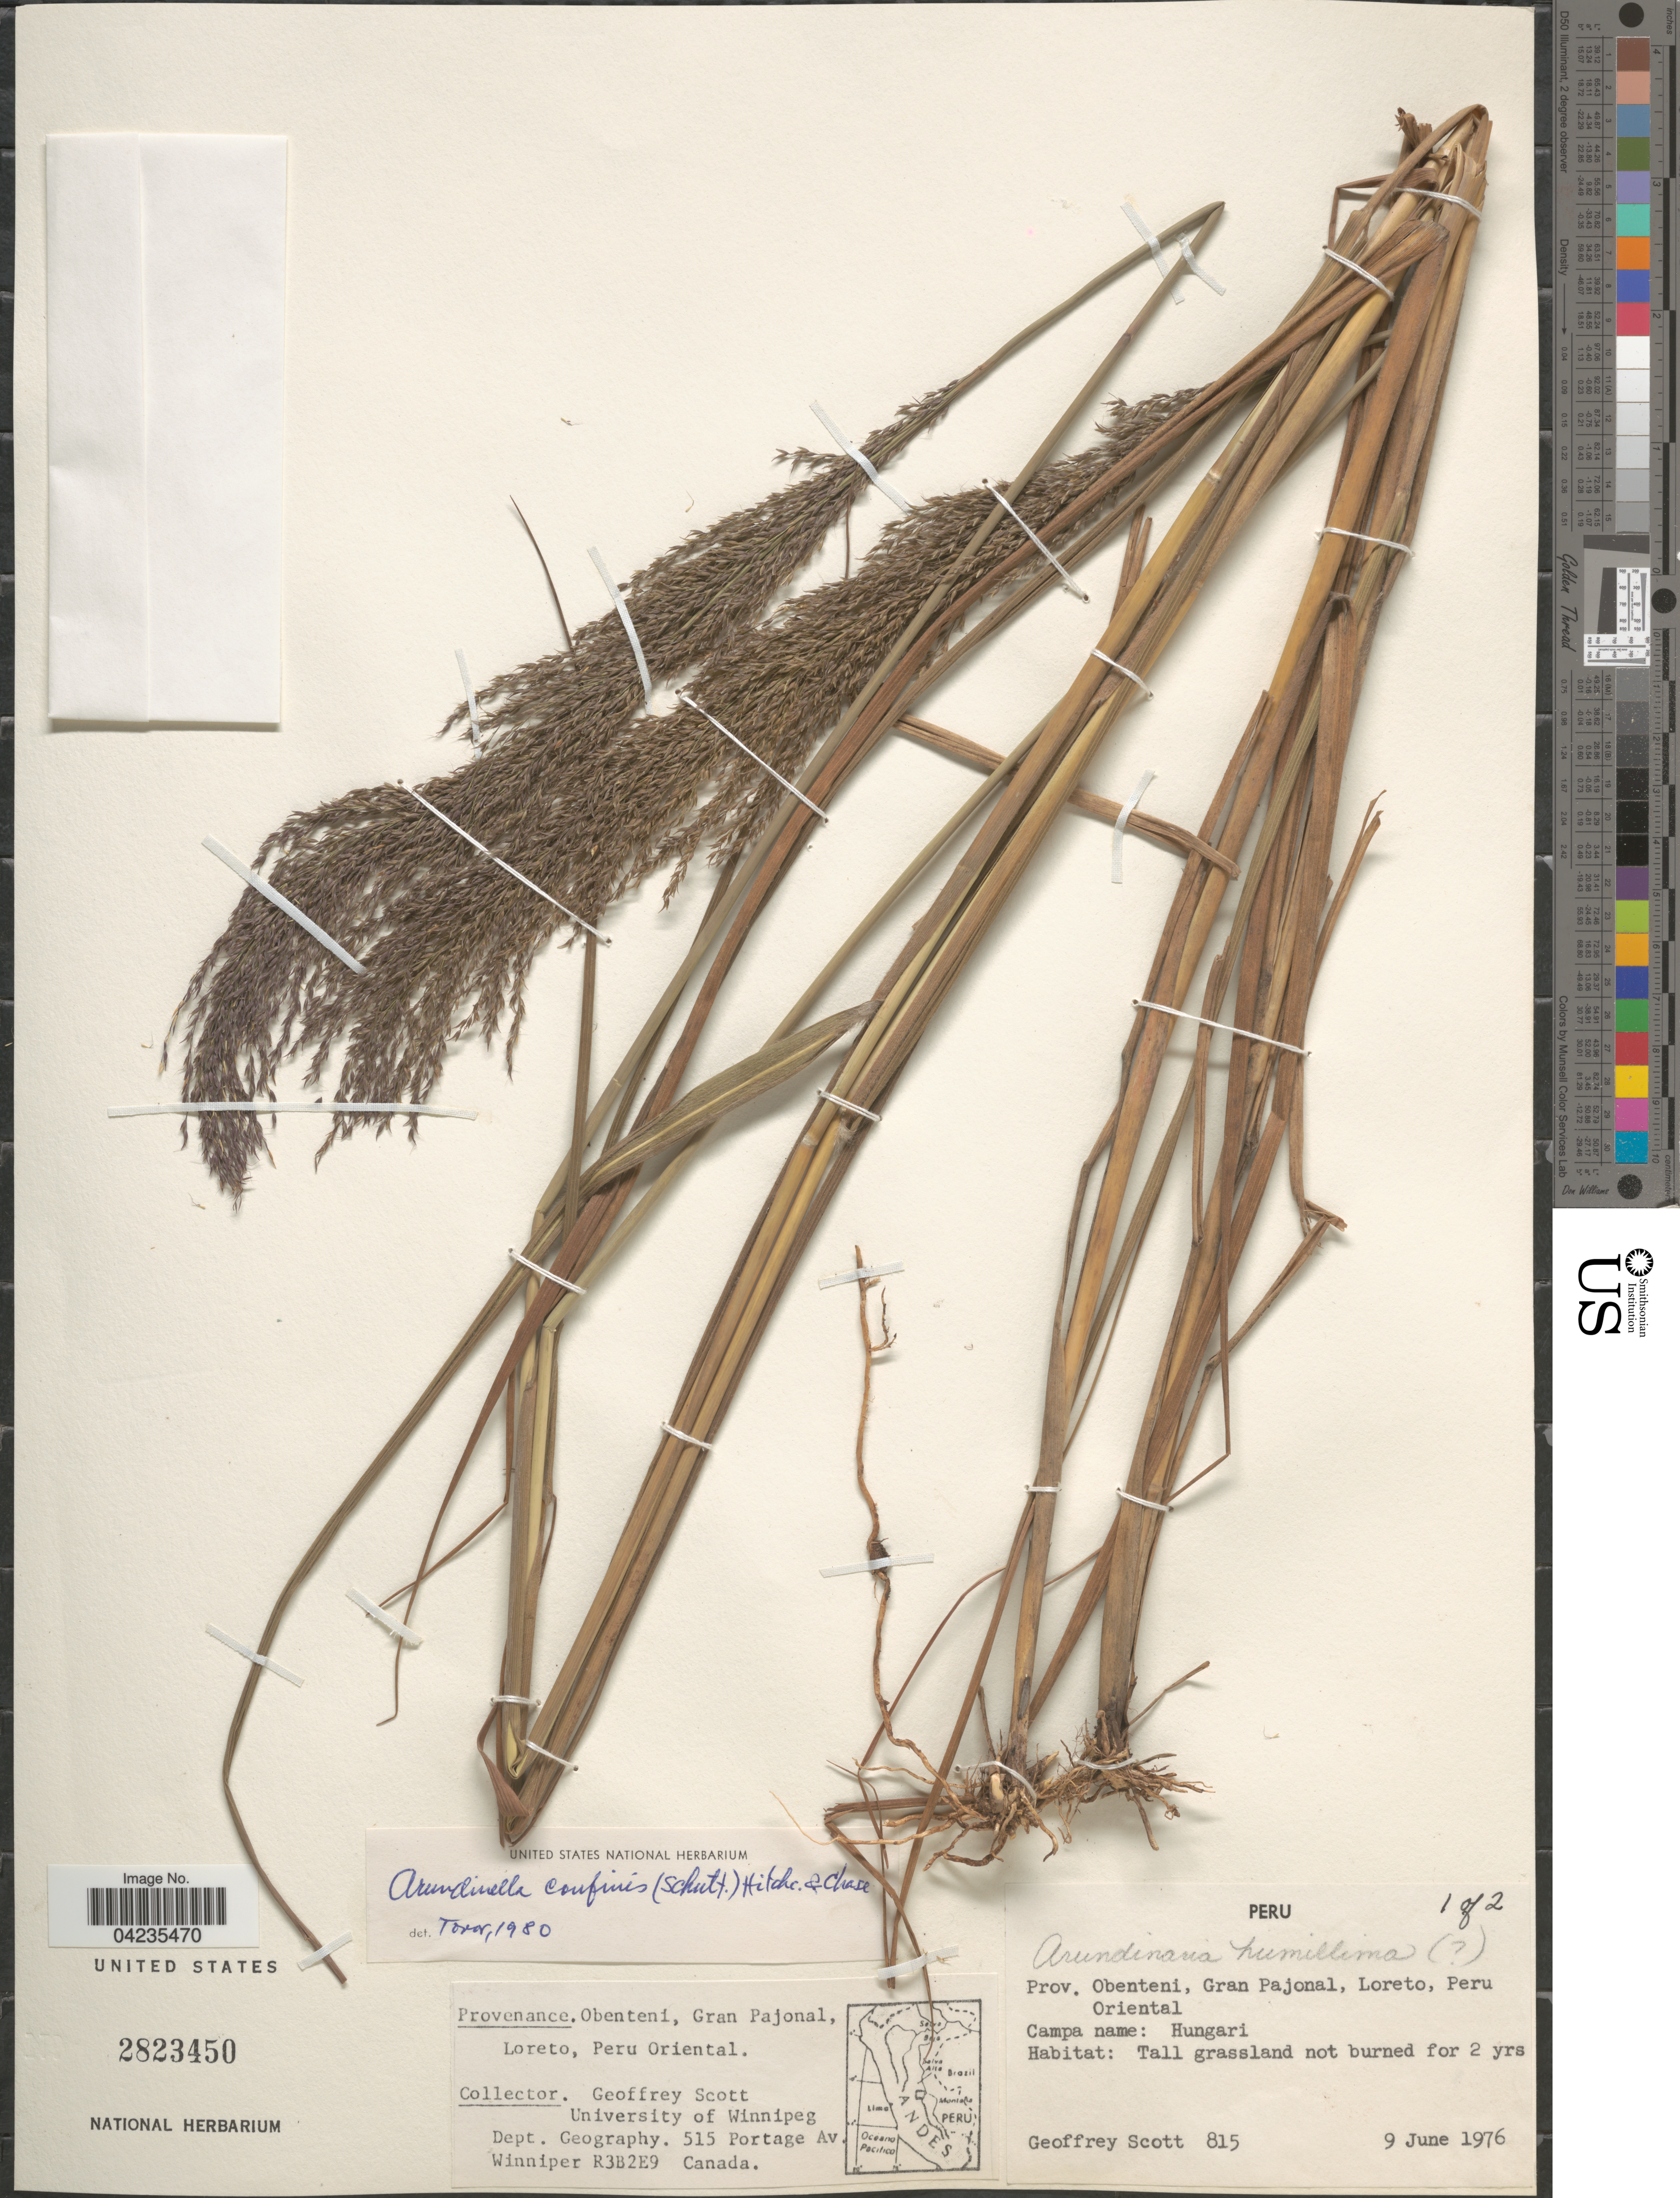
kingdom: Plantae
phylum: Tracheophyta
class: Liliopsida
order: Poales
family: Poaceae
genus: Arundinella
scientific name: Arundinella hispida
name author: (Humb. & Bonpl. ex Willd.) Kuntze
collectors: G. Scott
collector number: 815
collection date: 1976-06-09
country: Peru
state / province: Loreto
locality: Prov. Obenteni, Gran Pajonal, Peru Oriental.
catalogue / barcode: US 2823450